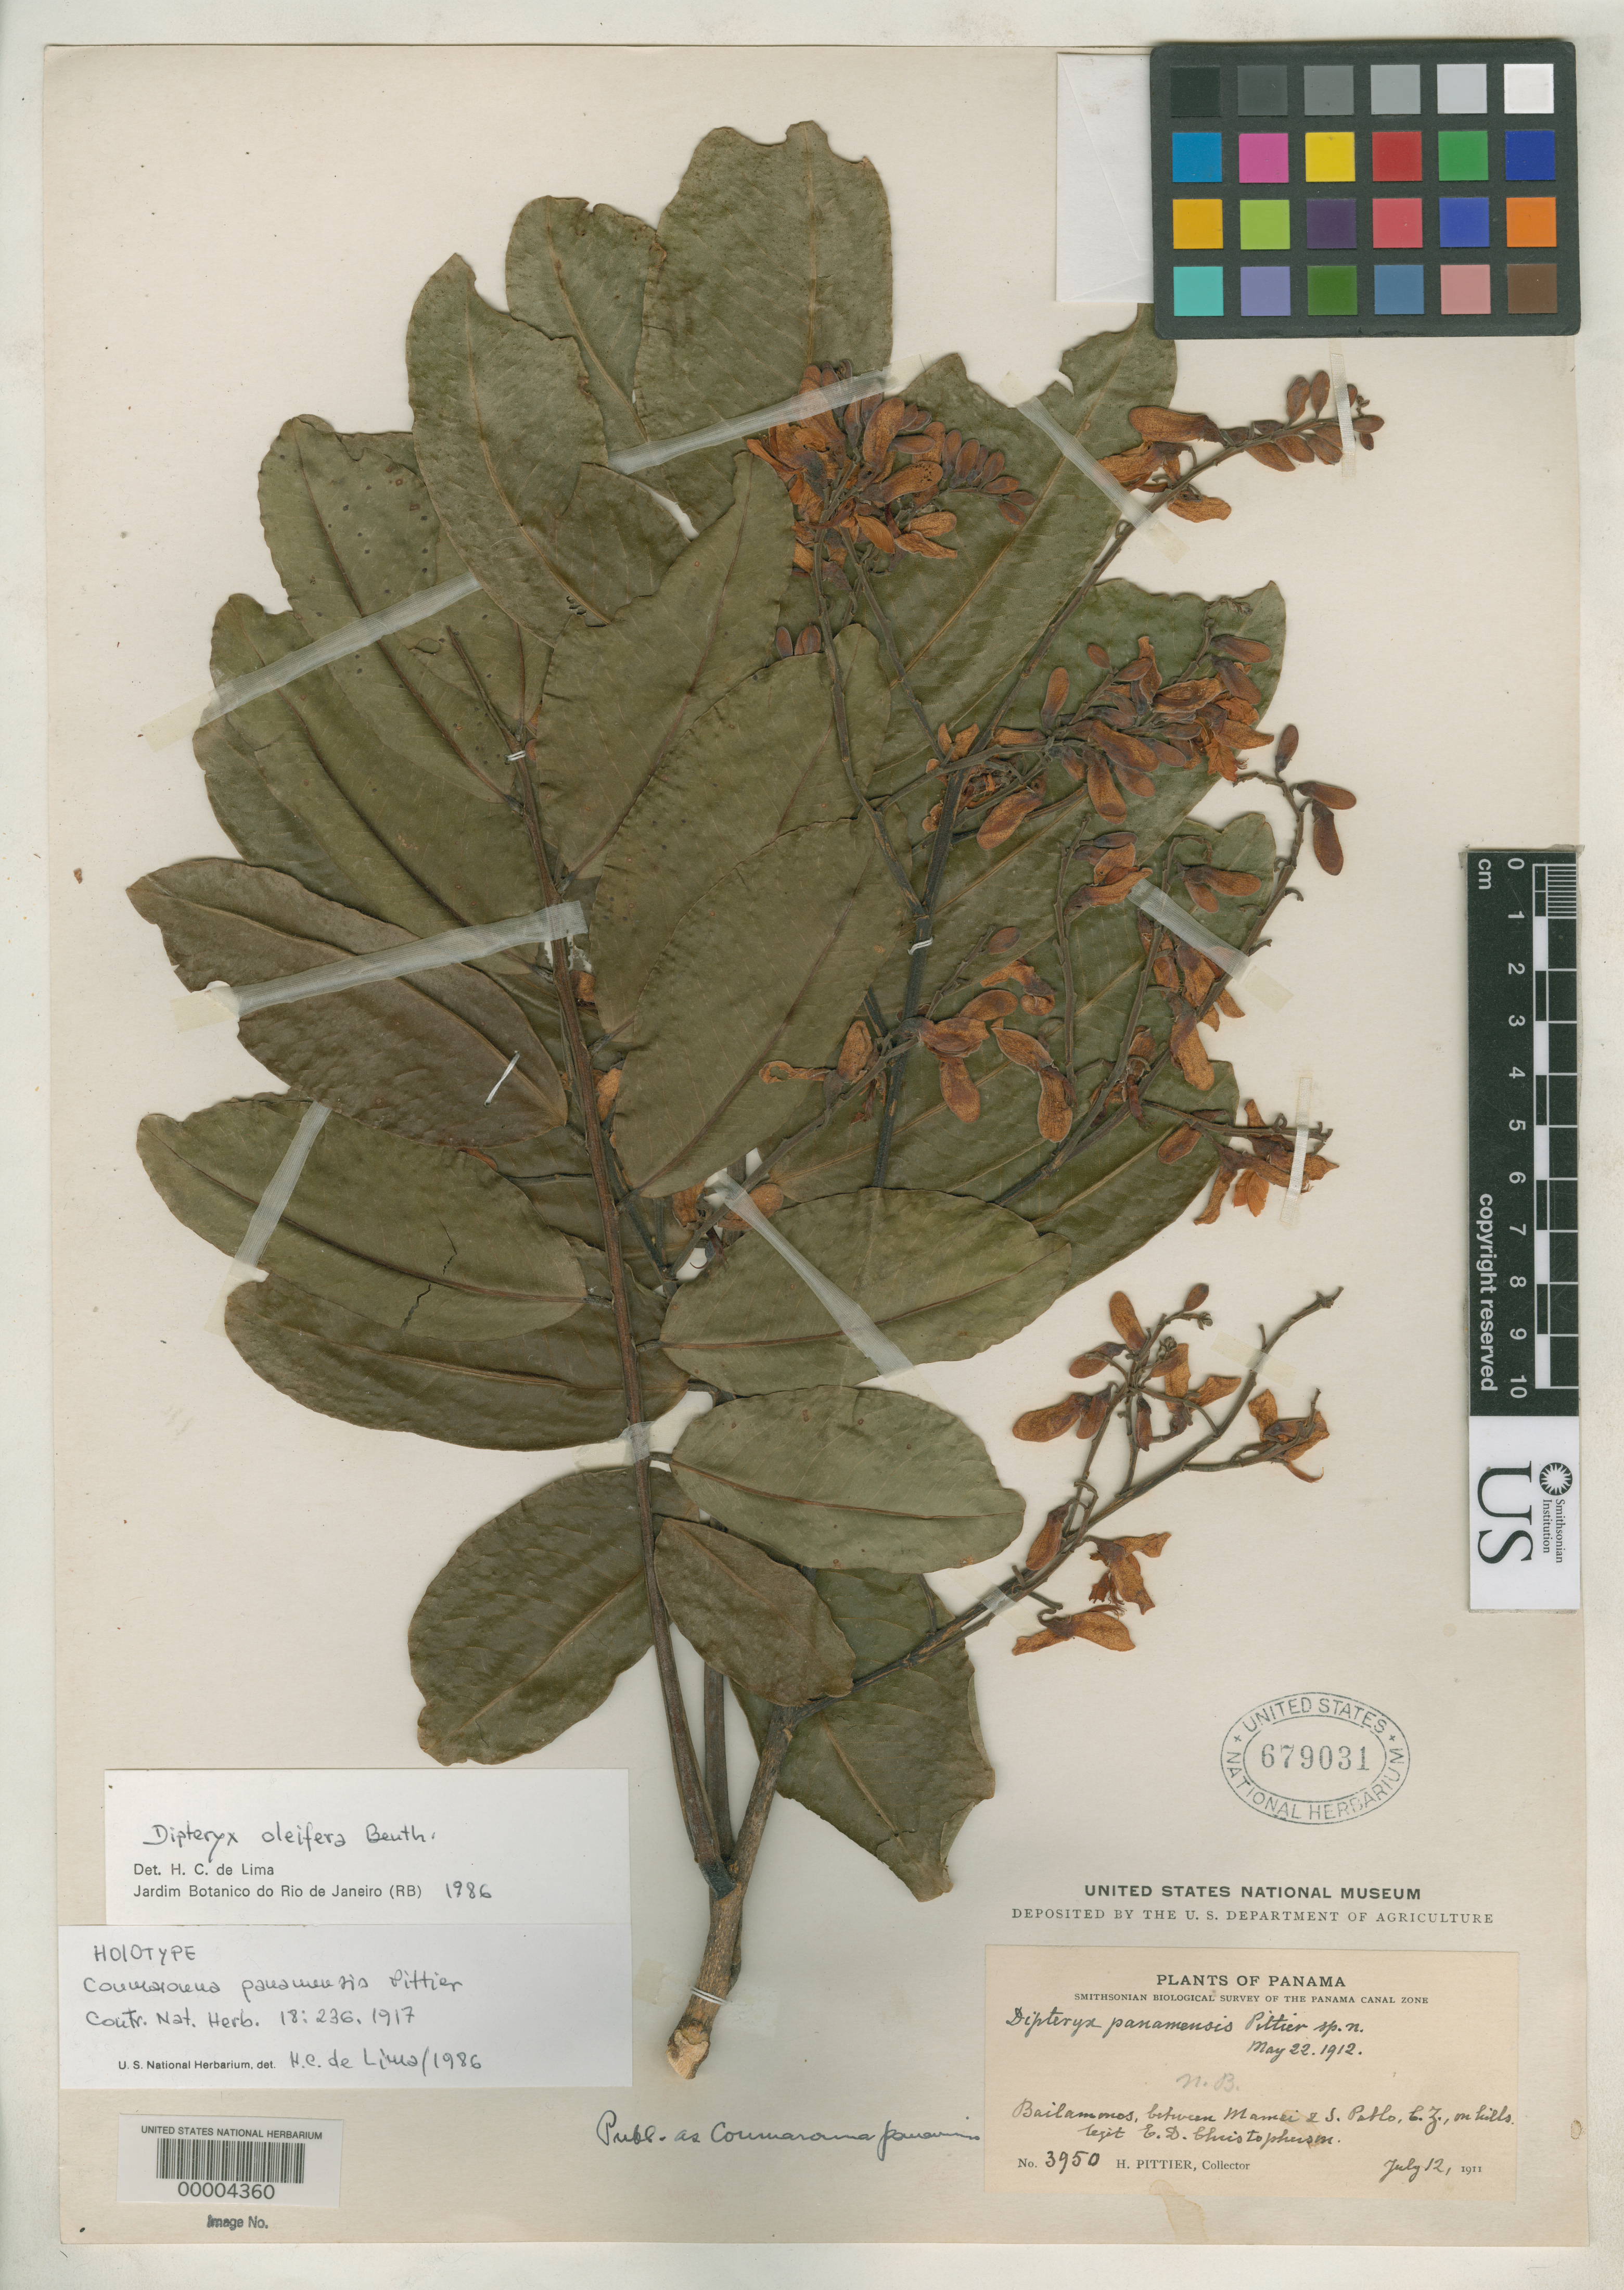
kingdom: Plantae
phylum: Tracheophyta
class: Magnoliopsida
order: Fabales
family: Fabaceae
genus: Coumarouna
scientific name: Coumarouna panamensis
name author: Pittier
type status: Holotype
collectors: H. F. Pittier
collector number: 3950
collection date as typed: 12 Jul 1911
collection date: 1911-07-12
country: Panama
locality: Bailamonos, between Mamei & San Pablo.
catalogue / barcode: US 679031